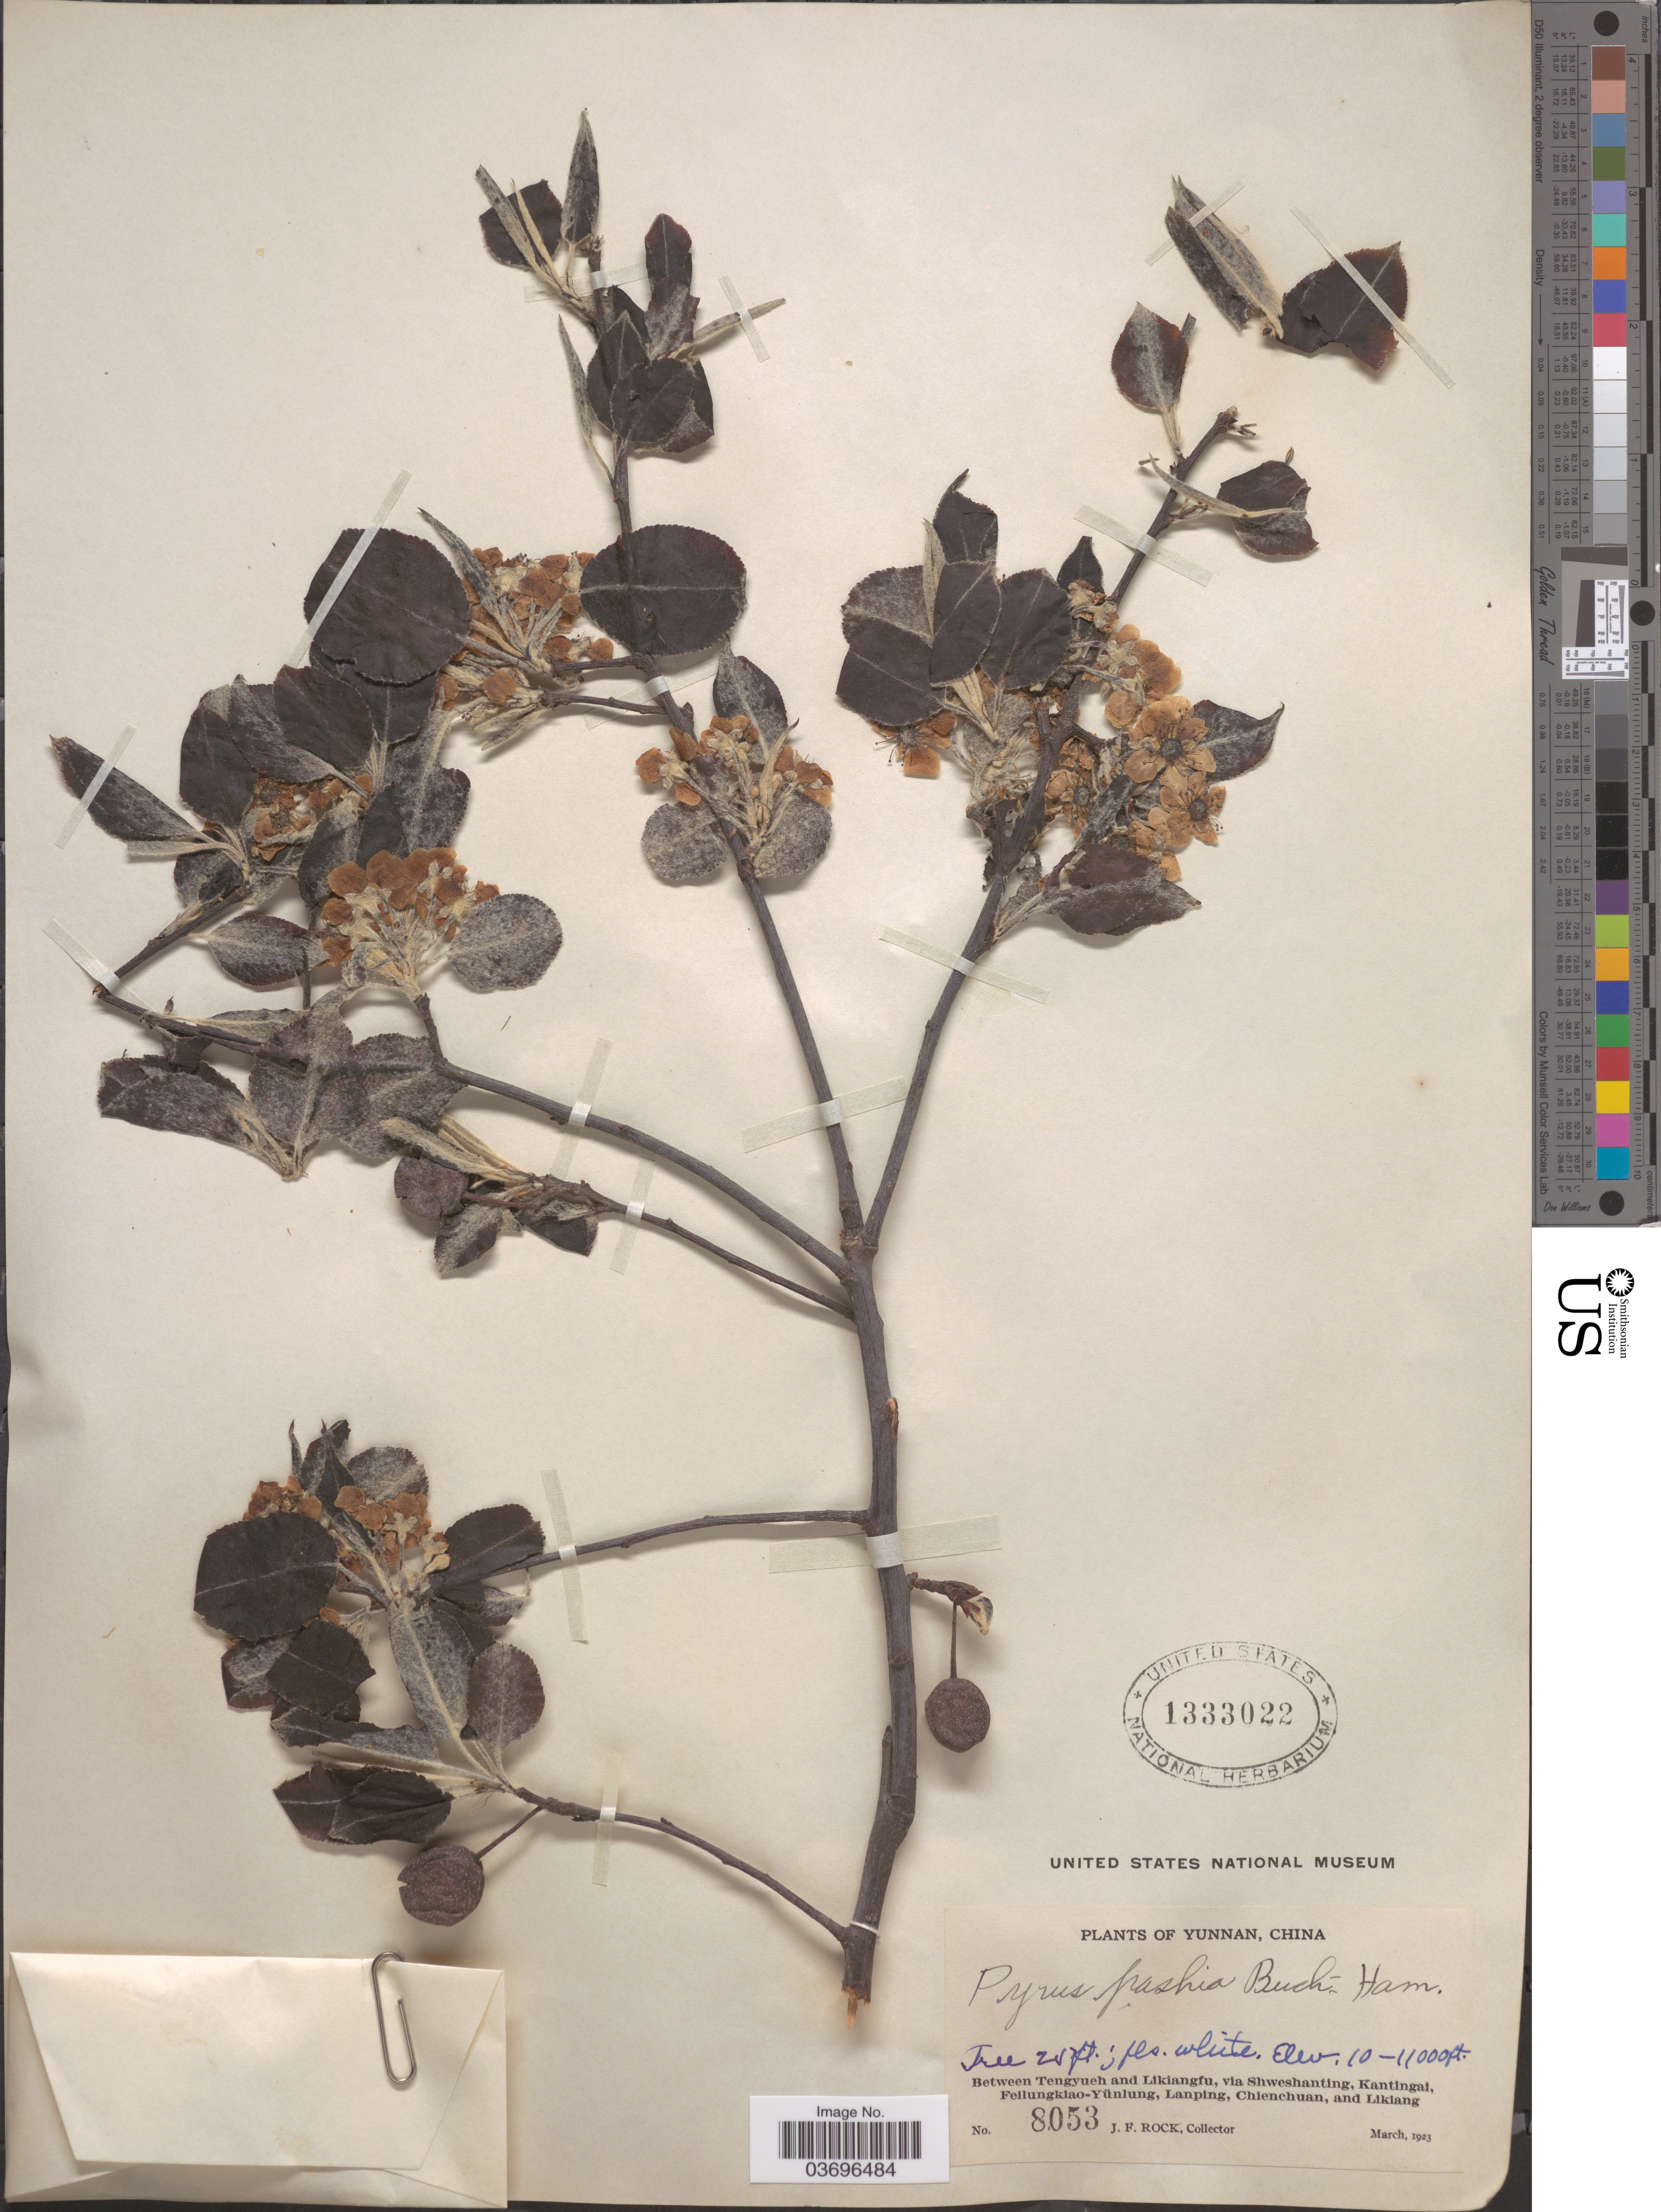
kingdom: Plantae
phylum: Tracheophyta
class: Magnoliopsida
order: Rosales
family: Rosaceae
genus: Pyrus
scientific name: Pyrus pashia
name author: Buch.-Ham. ex D. Don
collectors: J. Rock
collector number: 8053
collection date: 1923-03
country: China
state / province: Yunnan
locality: Between Tengyueh and Likiangfu, via Shweshanting, Kantingai, Feilungkiao-Yünlung, Lanping, Chienchuan, and Likiang.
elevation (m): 3048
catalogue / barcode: US 1333022